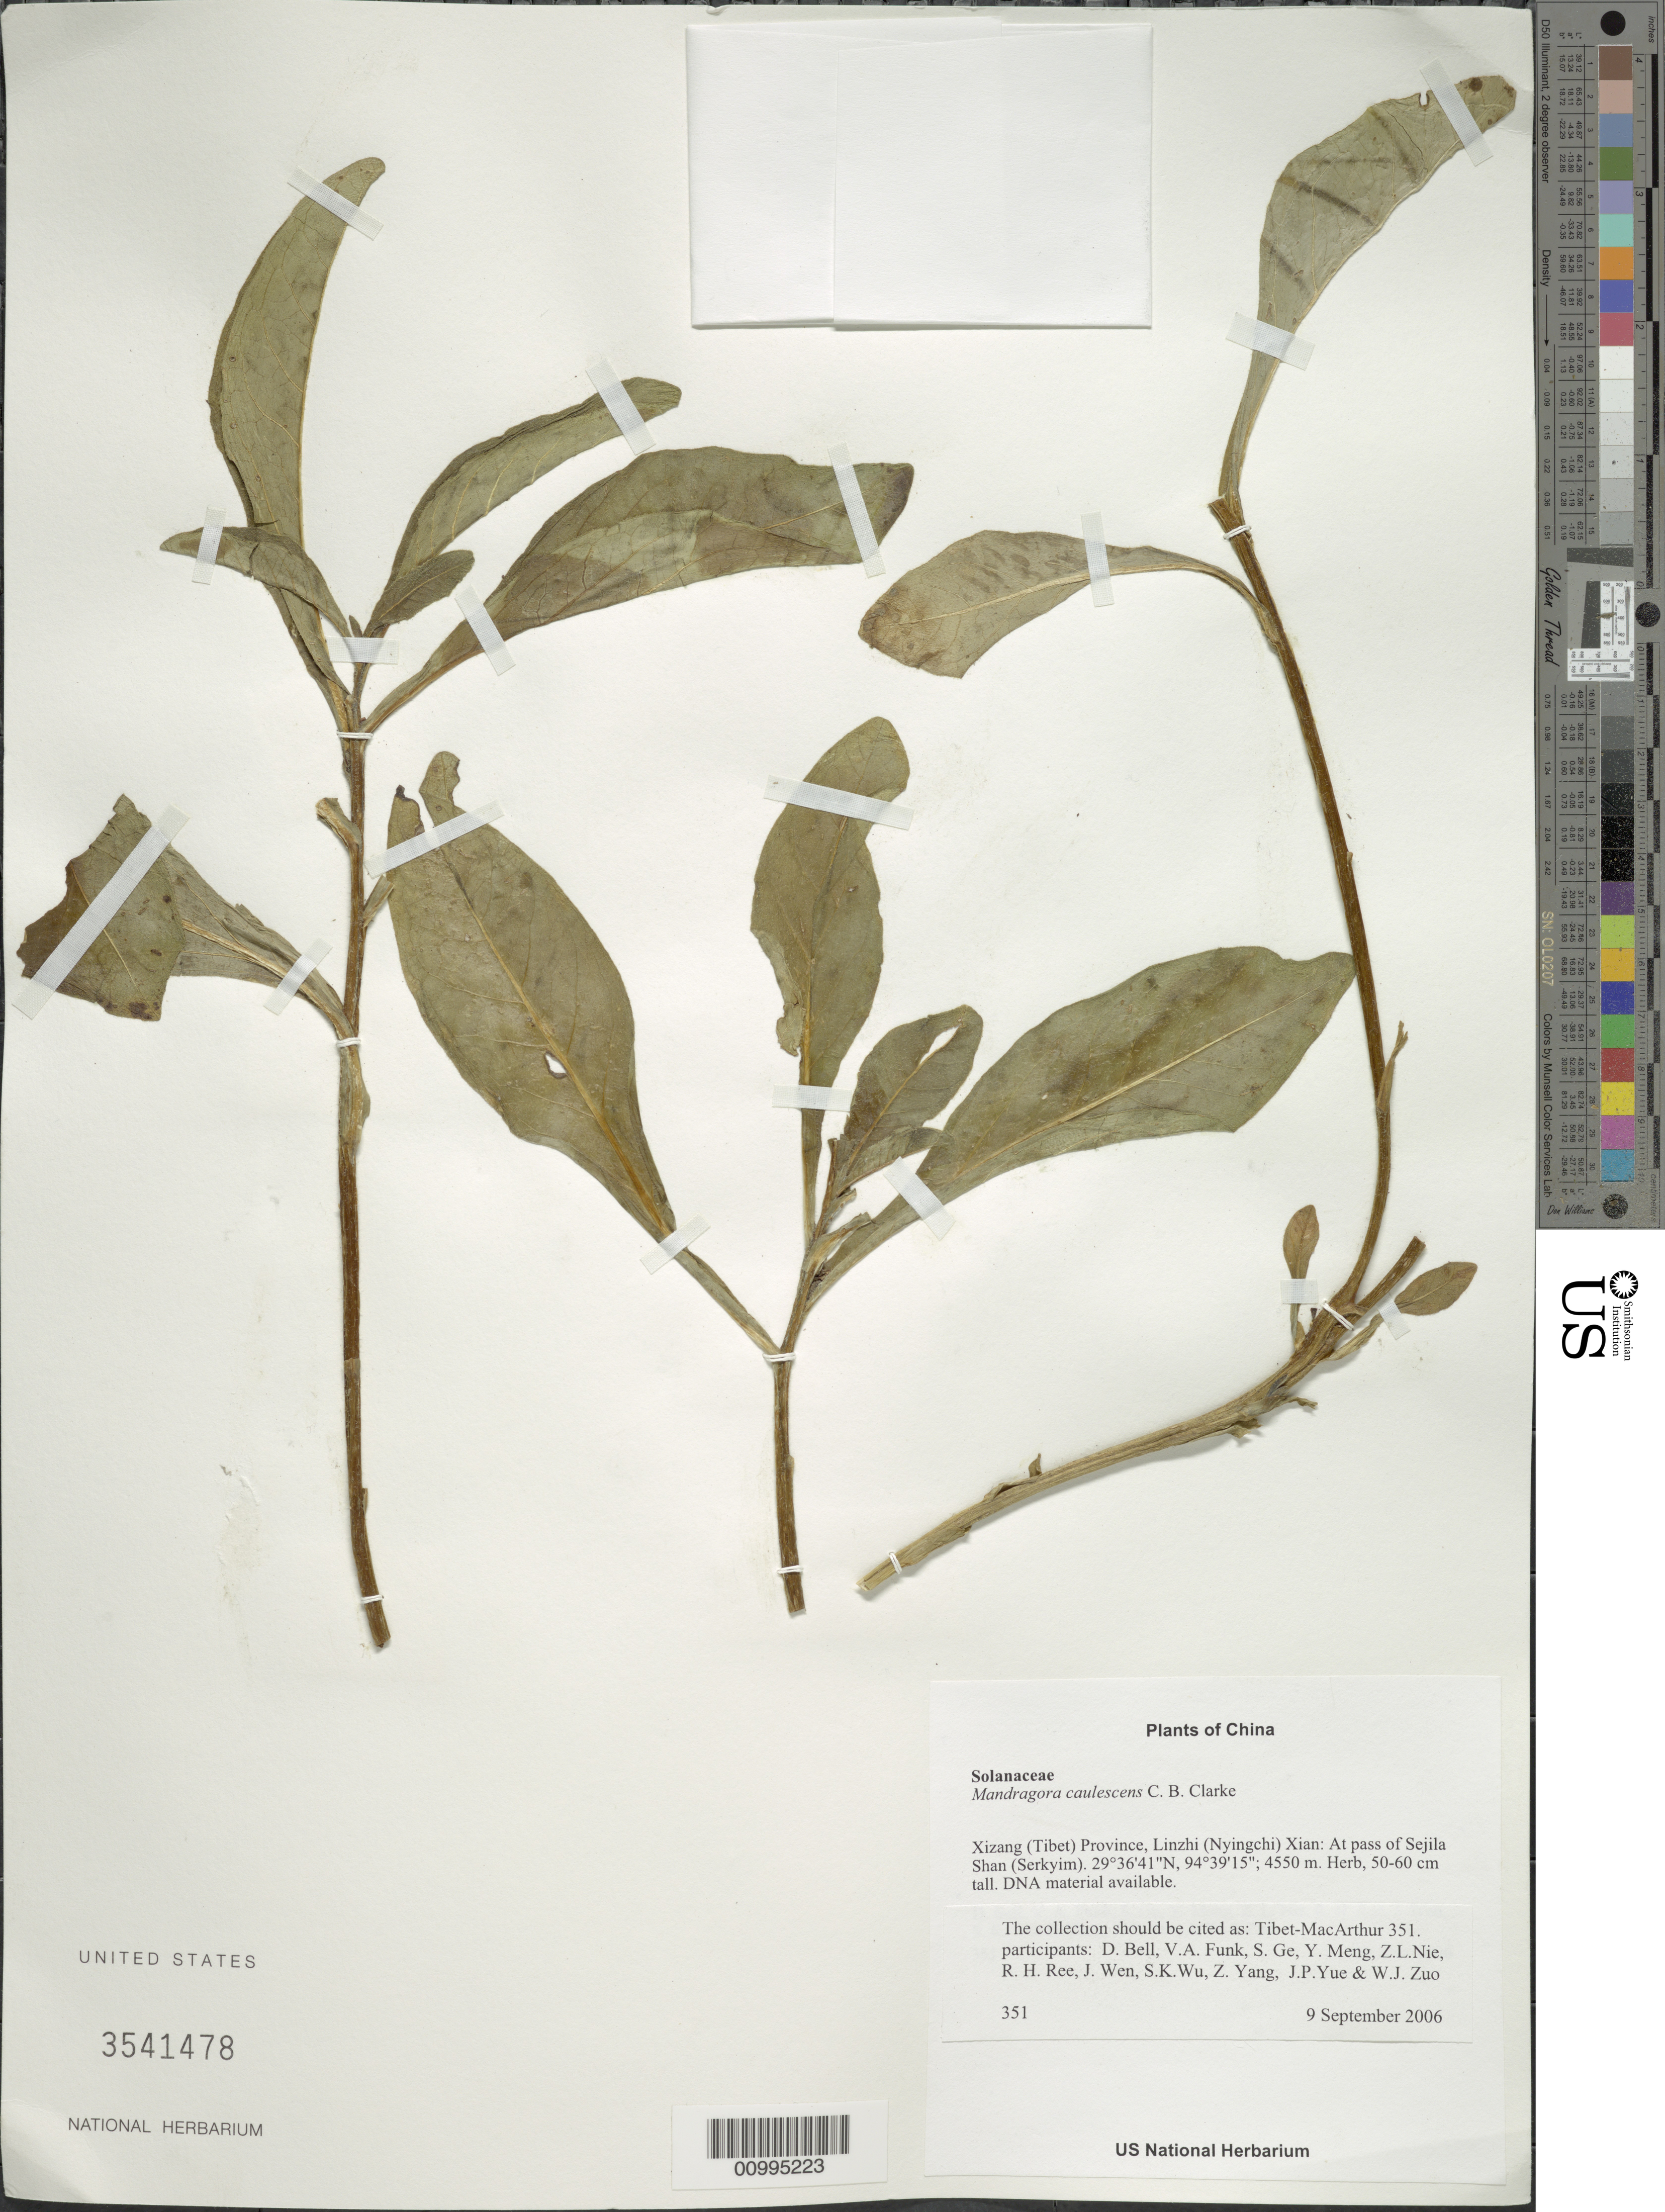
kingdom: Plantae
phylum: Tracheophyta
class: Magnoliopsida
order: Solanales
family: Solanaceae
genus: Mandragora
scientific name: Mandragora caulescens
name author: C.B. Clarke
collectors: Tibet-MacArthur, D. A. Bell, V. Funk, S. Ge, Y. Meng, Z. Nie, R. Ree, J. Wen, S. K. Wu, Z. Yang, J. Yue & W. Zuo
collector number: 351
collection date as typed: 09 Sep 2006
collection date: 2006-09-09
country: China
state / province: Xizang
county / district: Linzhi (Nyingchi) Xian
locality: At pass of Sejila Shan (Serkyim).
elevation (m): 4550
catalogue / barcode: US 3541478